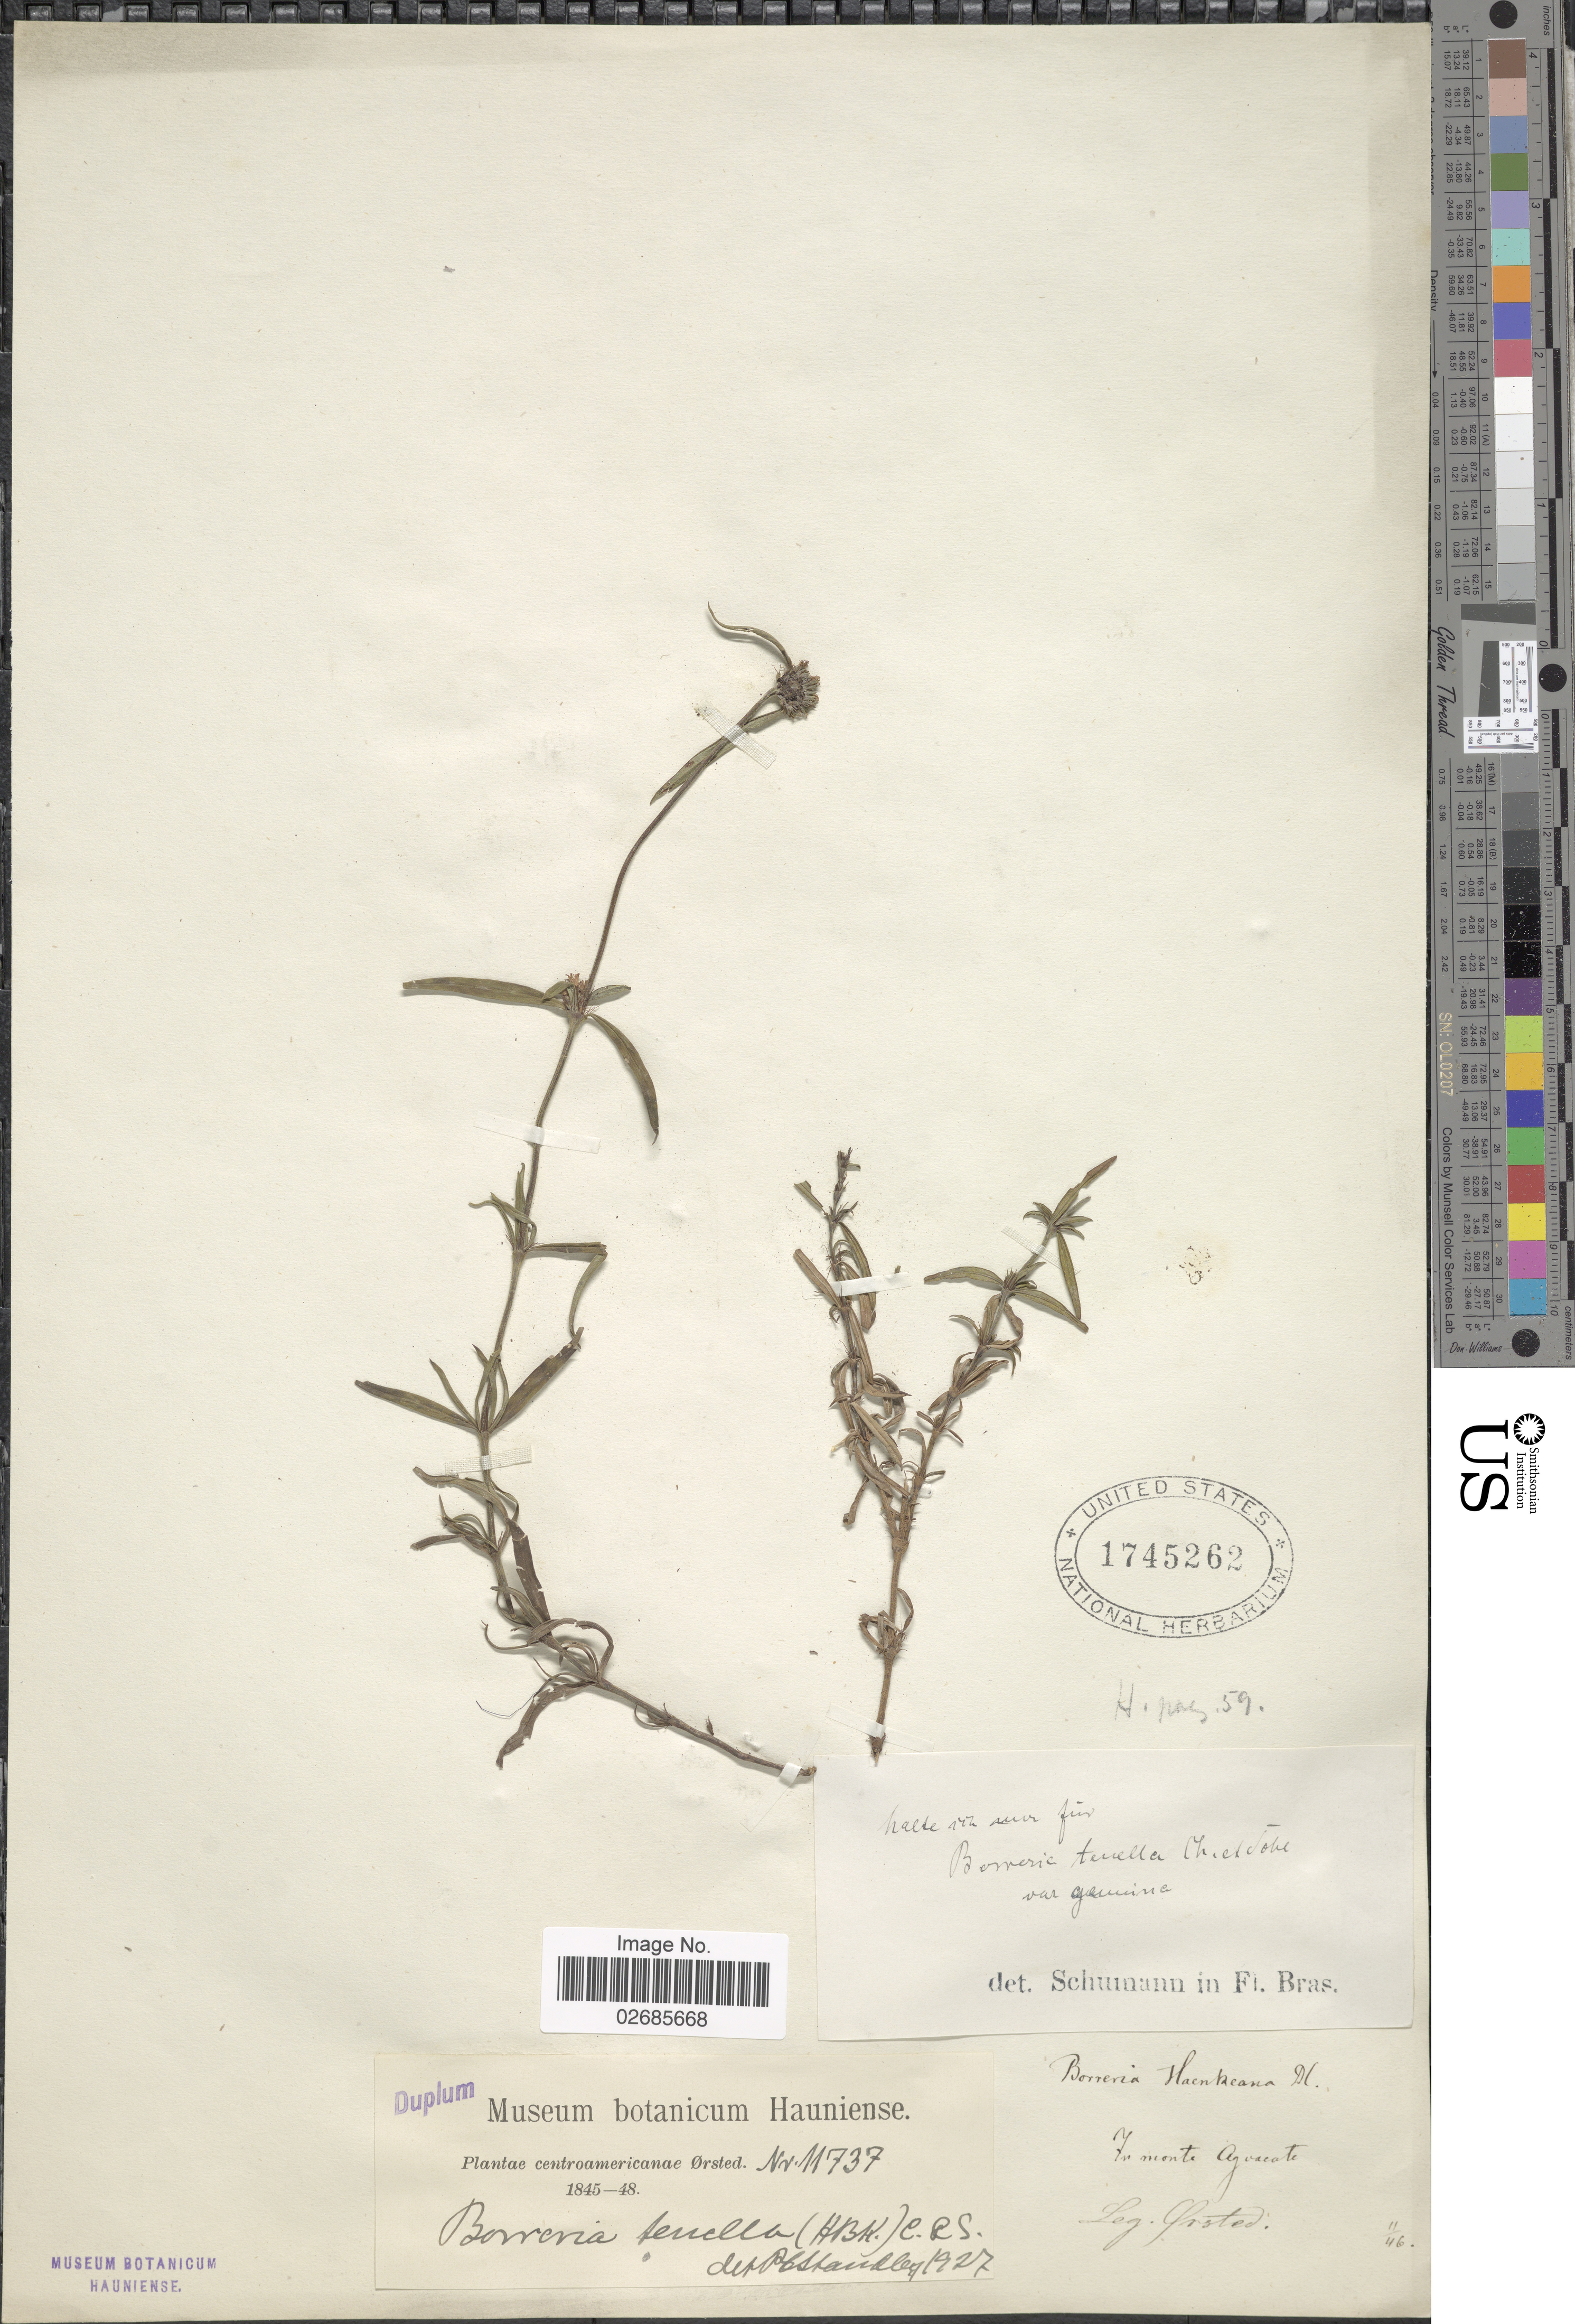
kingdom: Plantae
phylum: Tracheophyta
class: Magnoliopsida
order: Gentianales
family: Rubiaceae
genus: Borreria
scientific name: Borreria suaveolens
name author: G. Mey.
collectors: Ørsted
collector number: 11737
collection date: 1846-11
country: Costa Rica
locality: Centroamericanæ, In monte Aguacate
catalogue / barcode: US 1745262